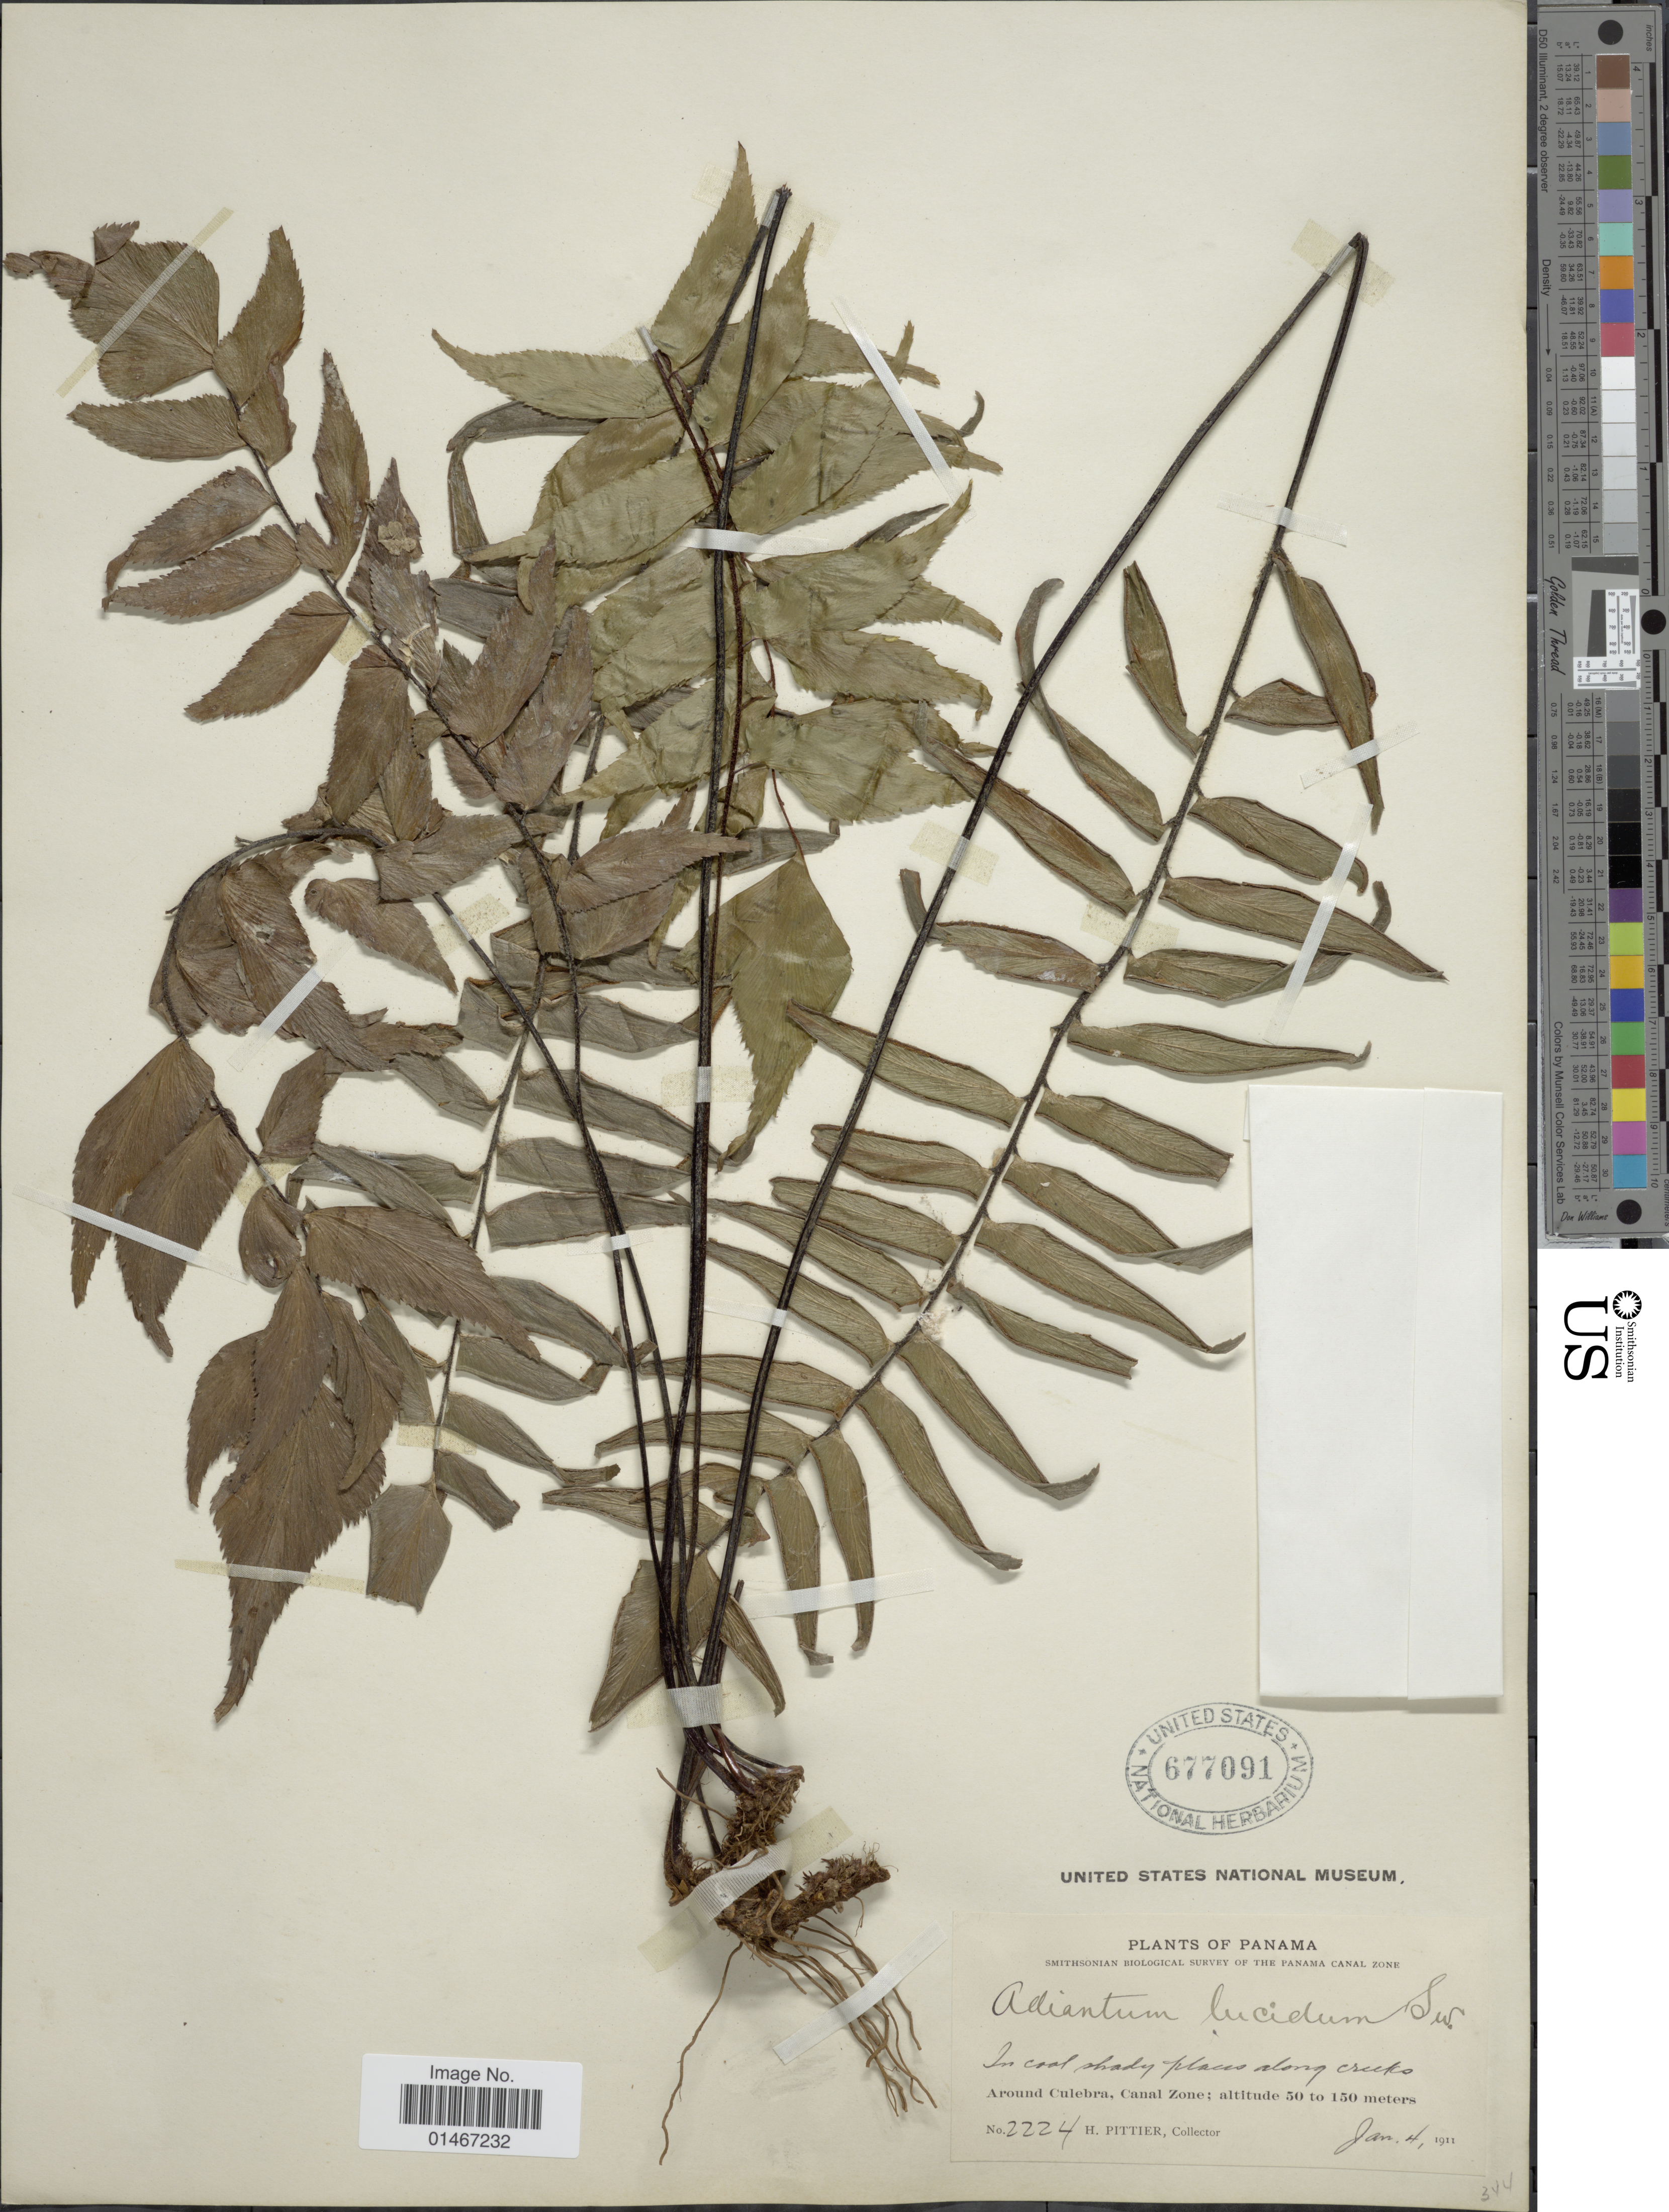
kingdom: Plantae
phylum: Tracheophyta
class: Polypodiopsida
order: Polypodiales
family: Pteridaceae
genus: Adiantum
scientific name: Adiantum lucidum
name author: (Cav.) Sw.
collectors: H. F. Pittier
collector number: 2224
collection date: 1911-01-04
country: Panama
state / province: Colón / Panamá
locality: Around Culebra, Canal Zone.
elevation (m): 50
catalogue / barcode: US 677091